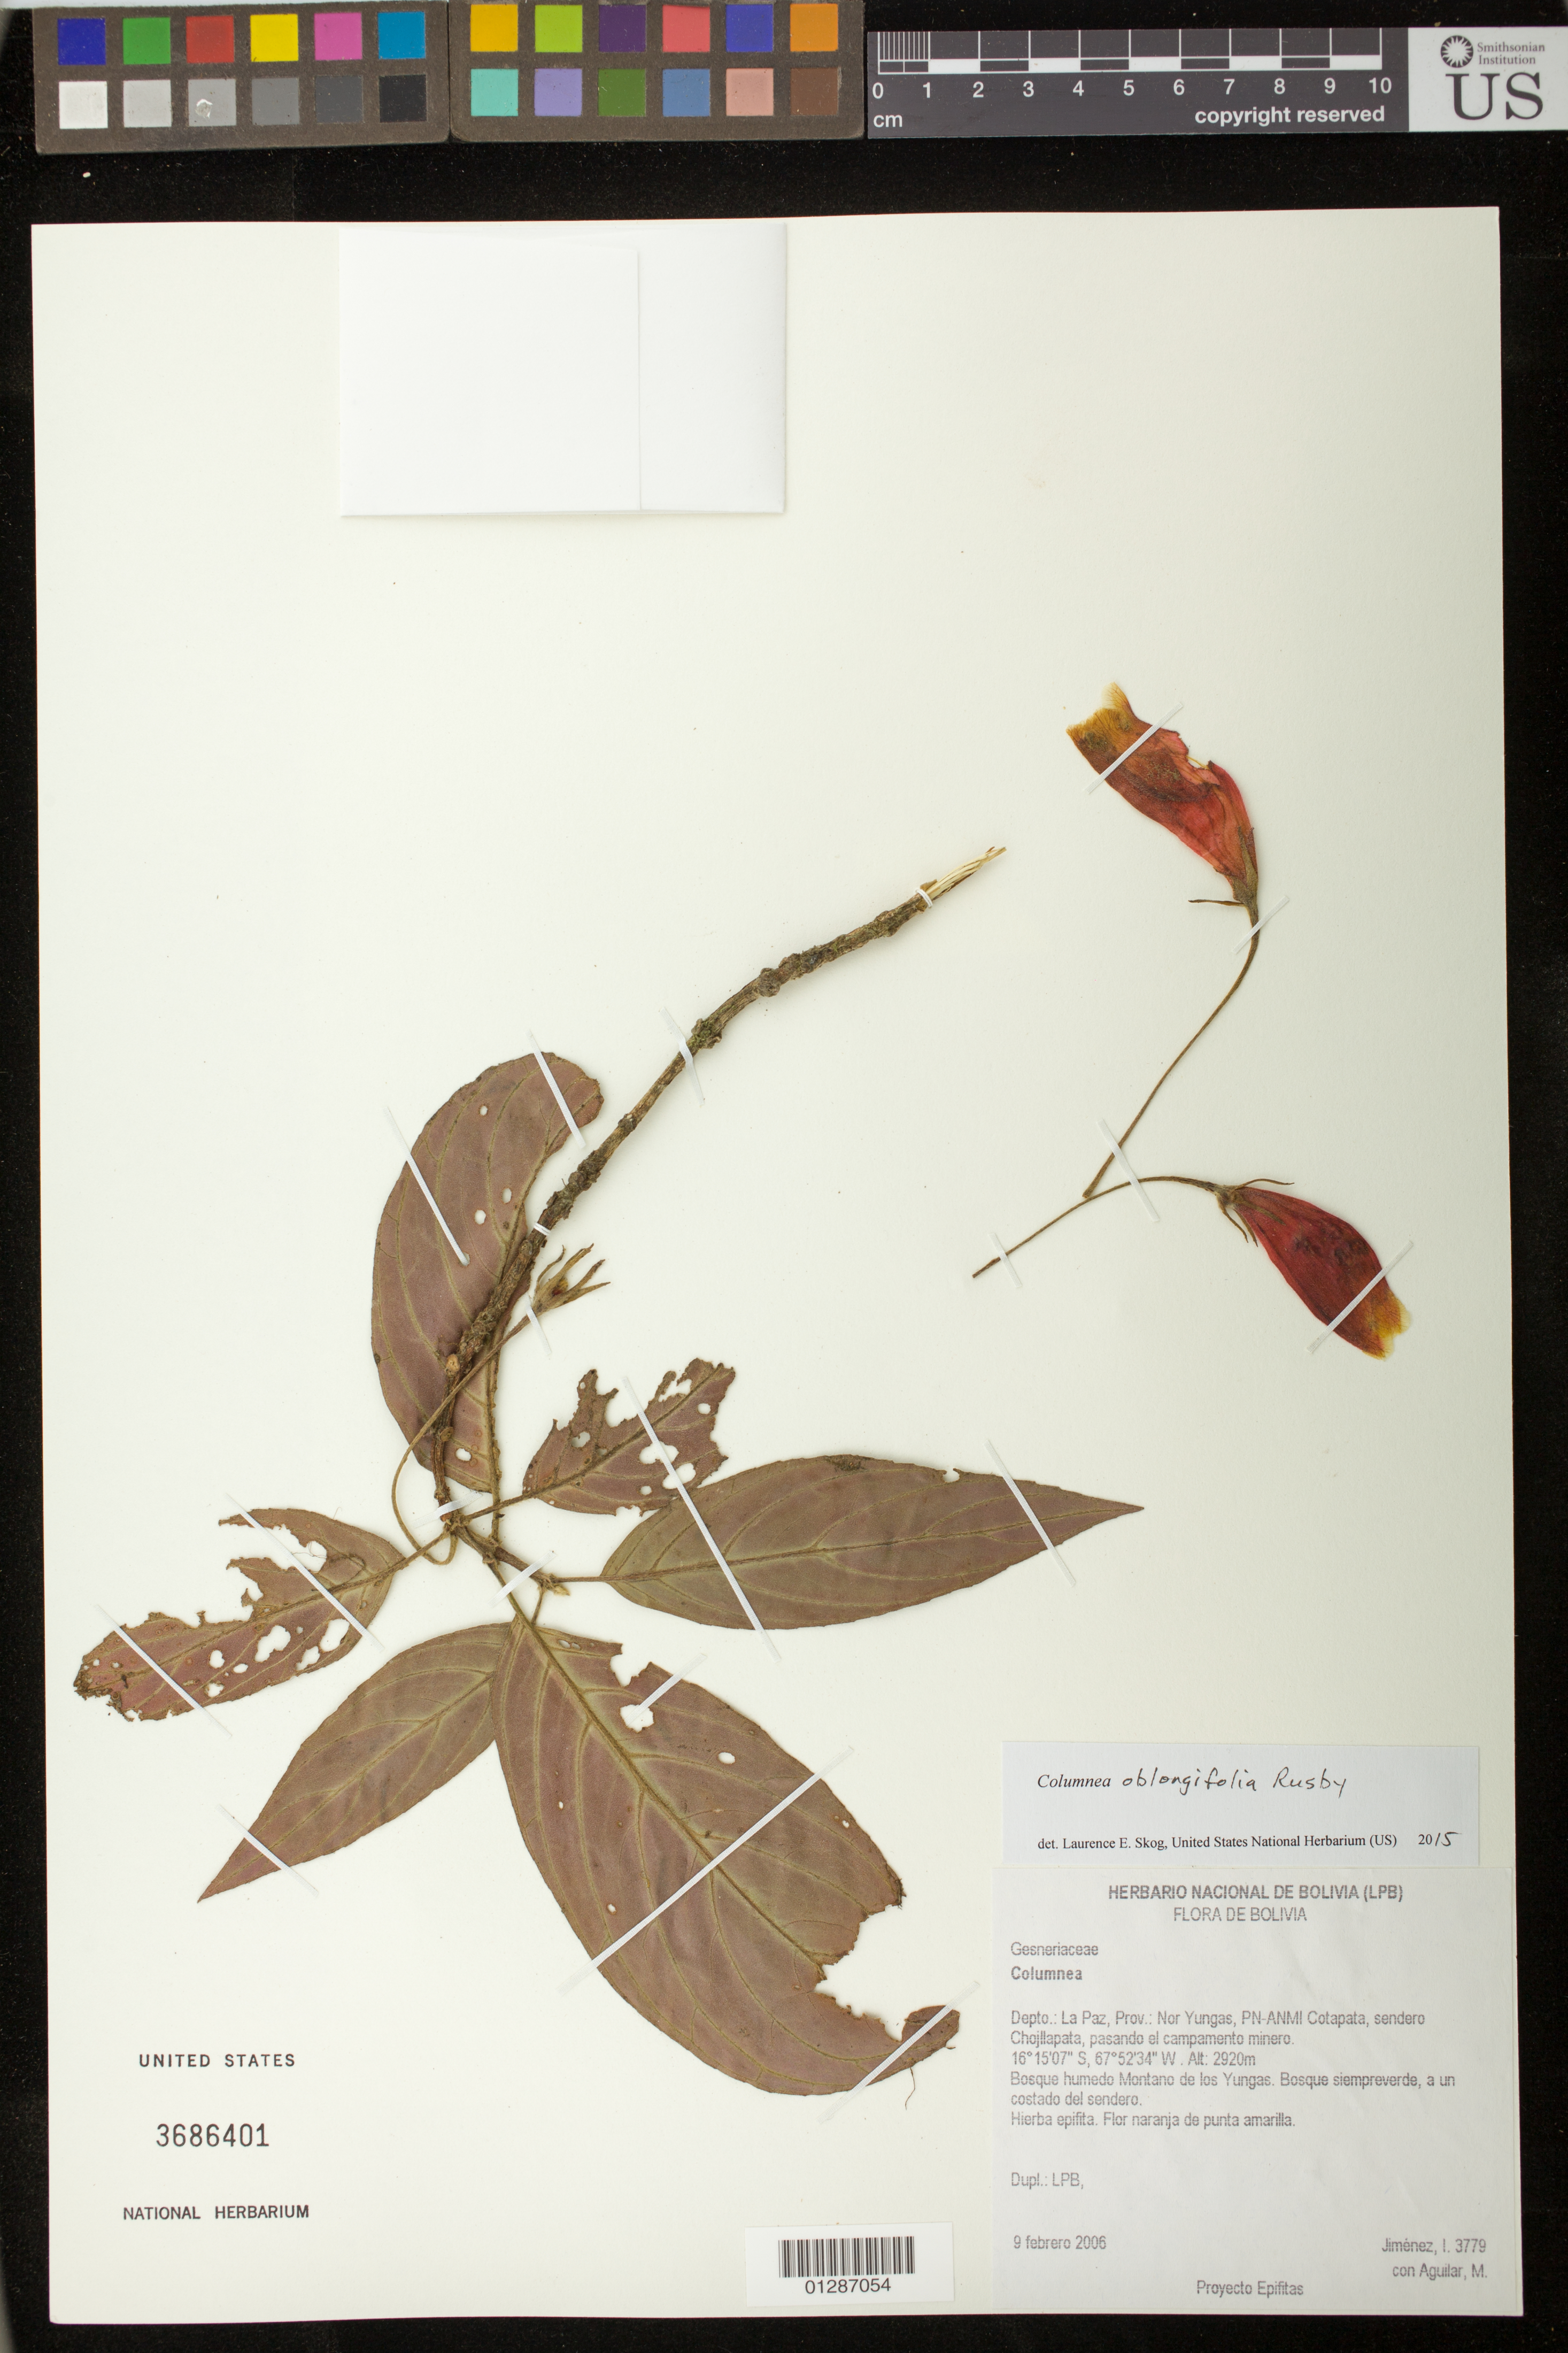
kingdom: Plantae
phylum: Tracheophyta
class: Magnoliopsida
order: Lamiales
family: Gesneriaceae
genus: Columnea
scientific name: Columnea oblongifolia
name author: Rusby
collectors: I. Jimenez & M. Aguilar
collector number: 13779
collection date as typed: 9 Feb 2006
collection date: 2006-02-09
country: Bolivia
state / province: La Páz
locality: Prov. Nor Yungas, PN-ANMI Cotapata, sendero Chojillapata.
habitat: Herb.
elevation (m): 2920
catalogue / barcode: US 3686401